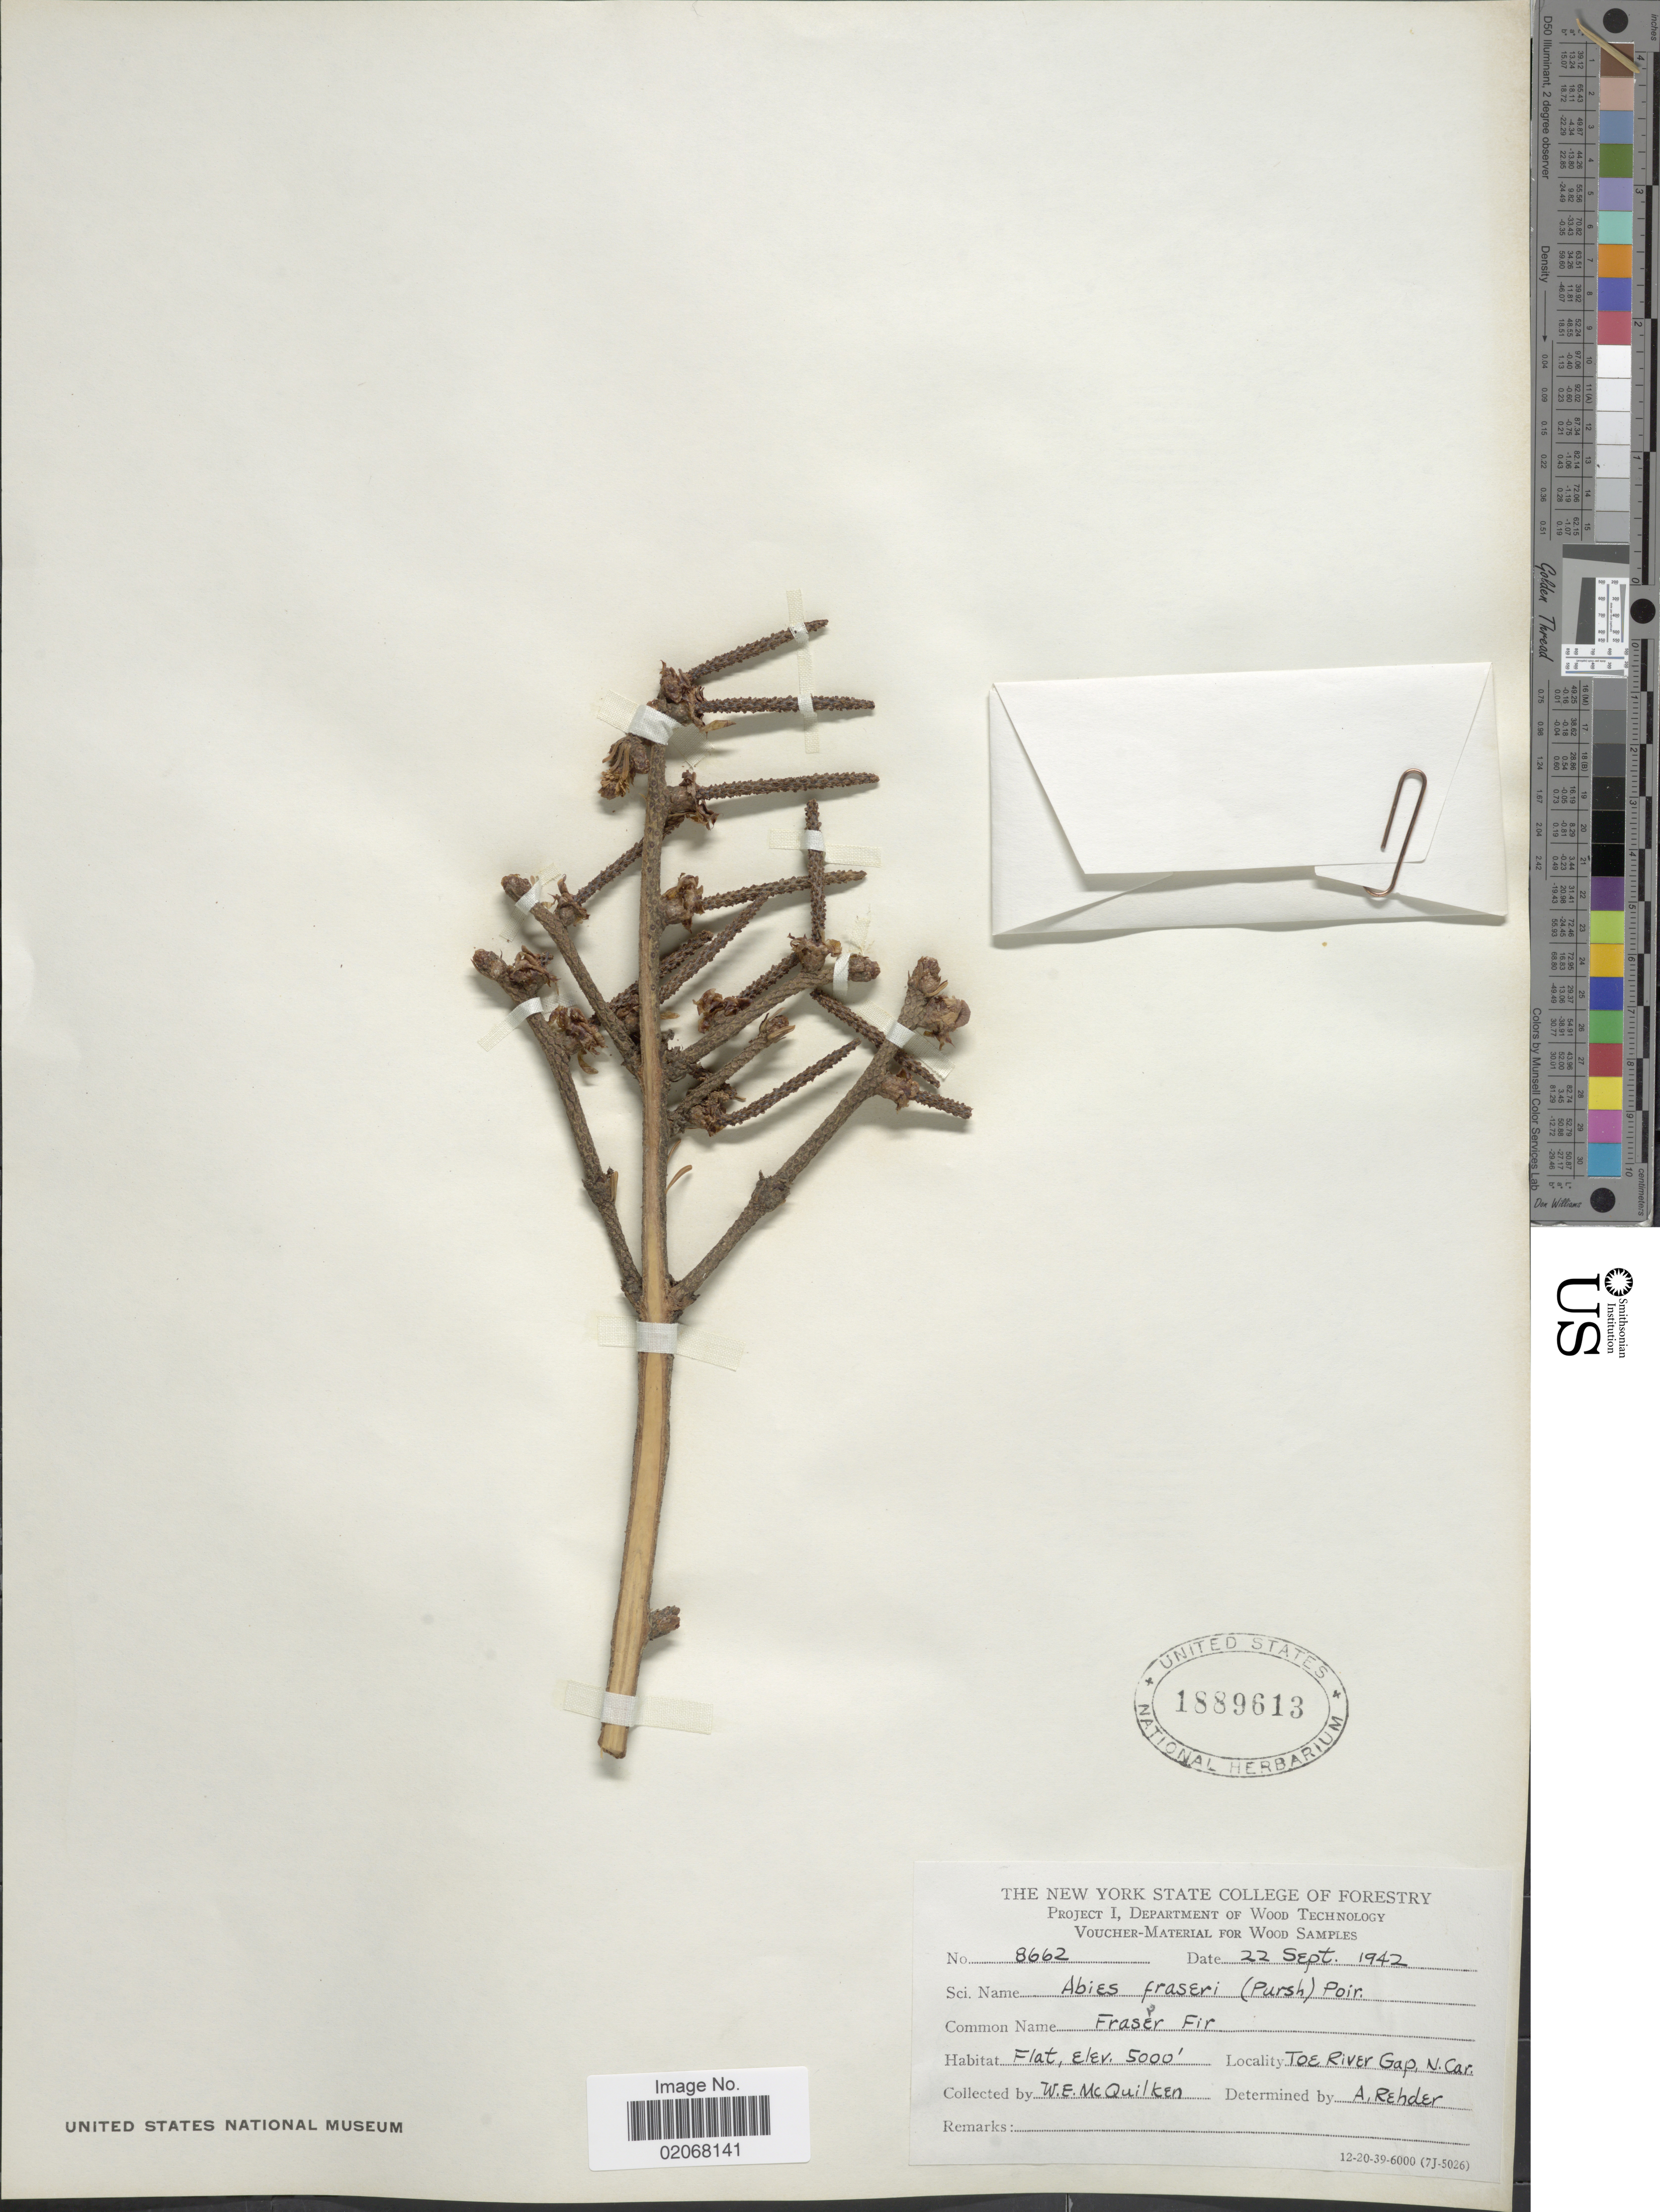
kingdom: Plantae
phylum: Tracheophyta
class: Pinopsida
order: Pinales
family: Pinaceae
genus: Abies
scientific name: Abies fraseri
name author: (Pursh) Poir.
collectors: W. McQuilkin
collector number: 8662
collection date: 1942-09-22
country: United States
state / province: North Carolina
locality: Toe River Gap, N. Car.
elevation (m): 1524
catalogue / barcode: US 1889613